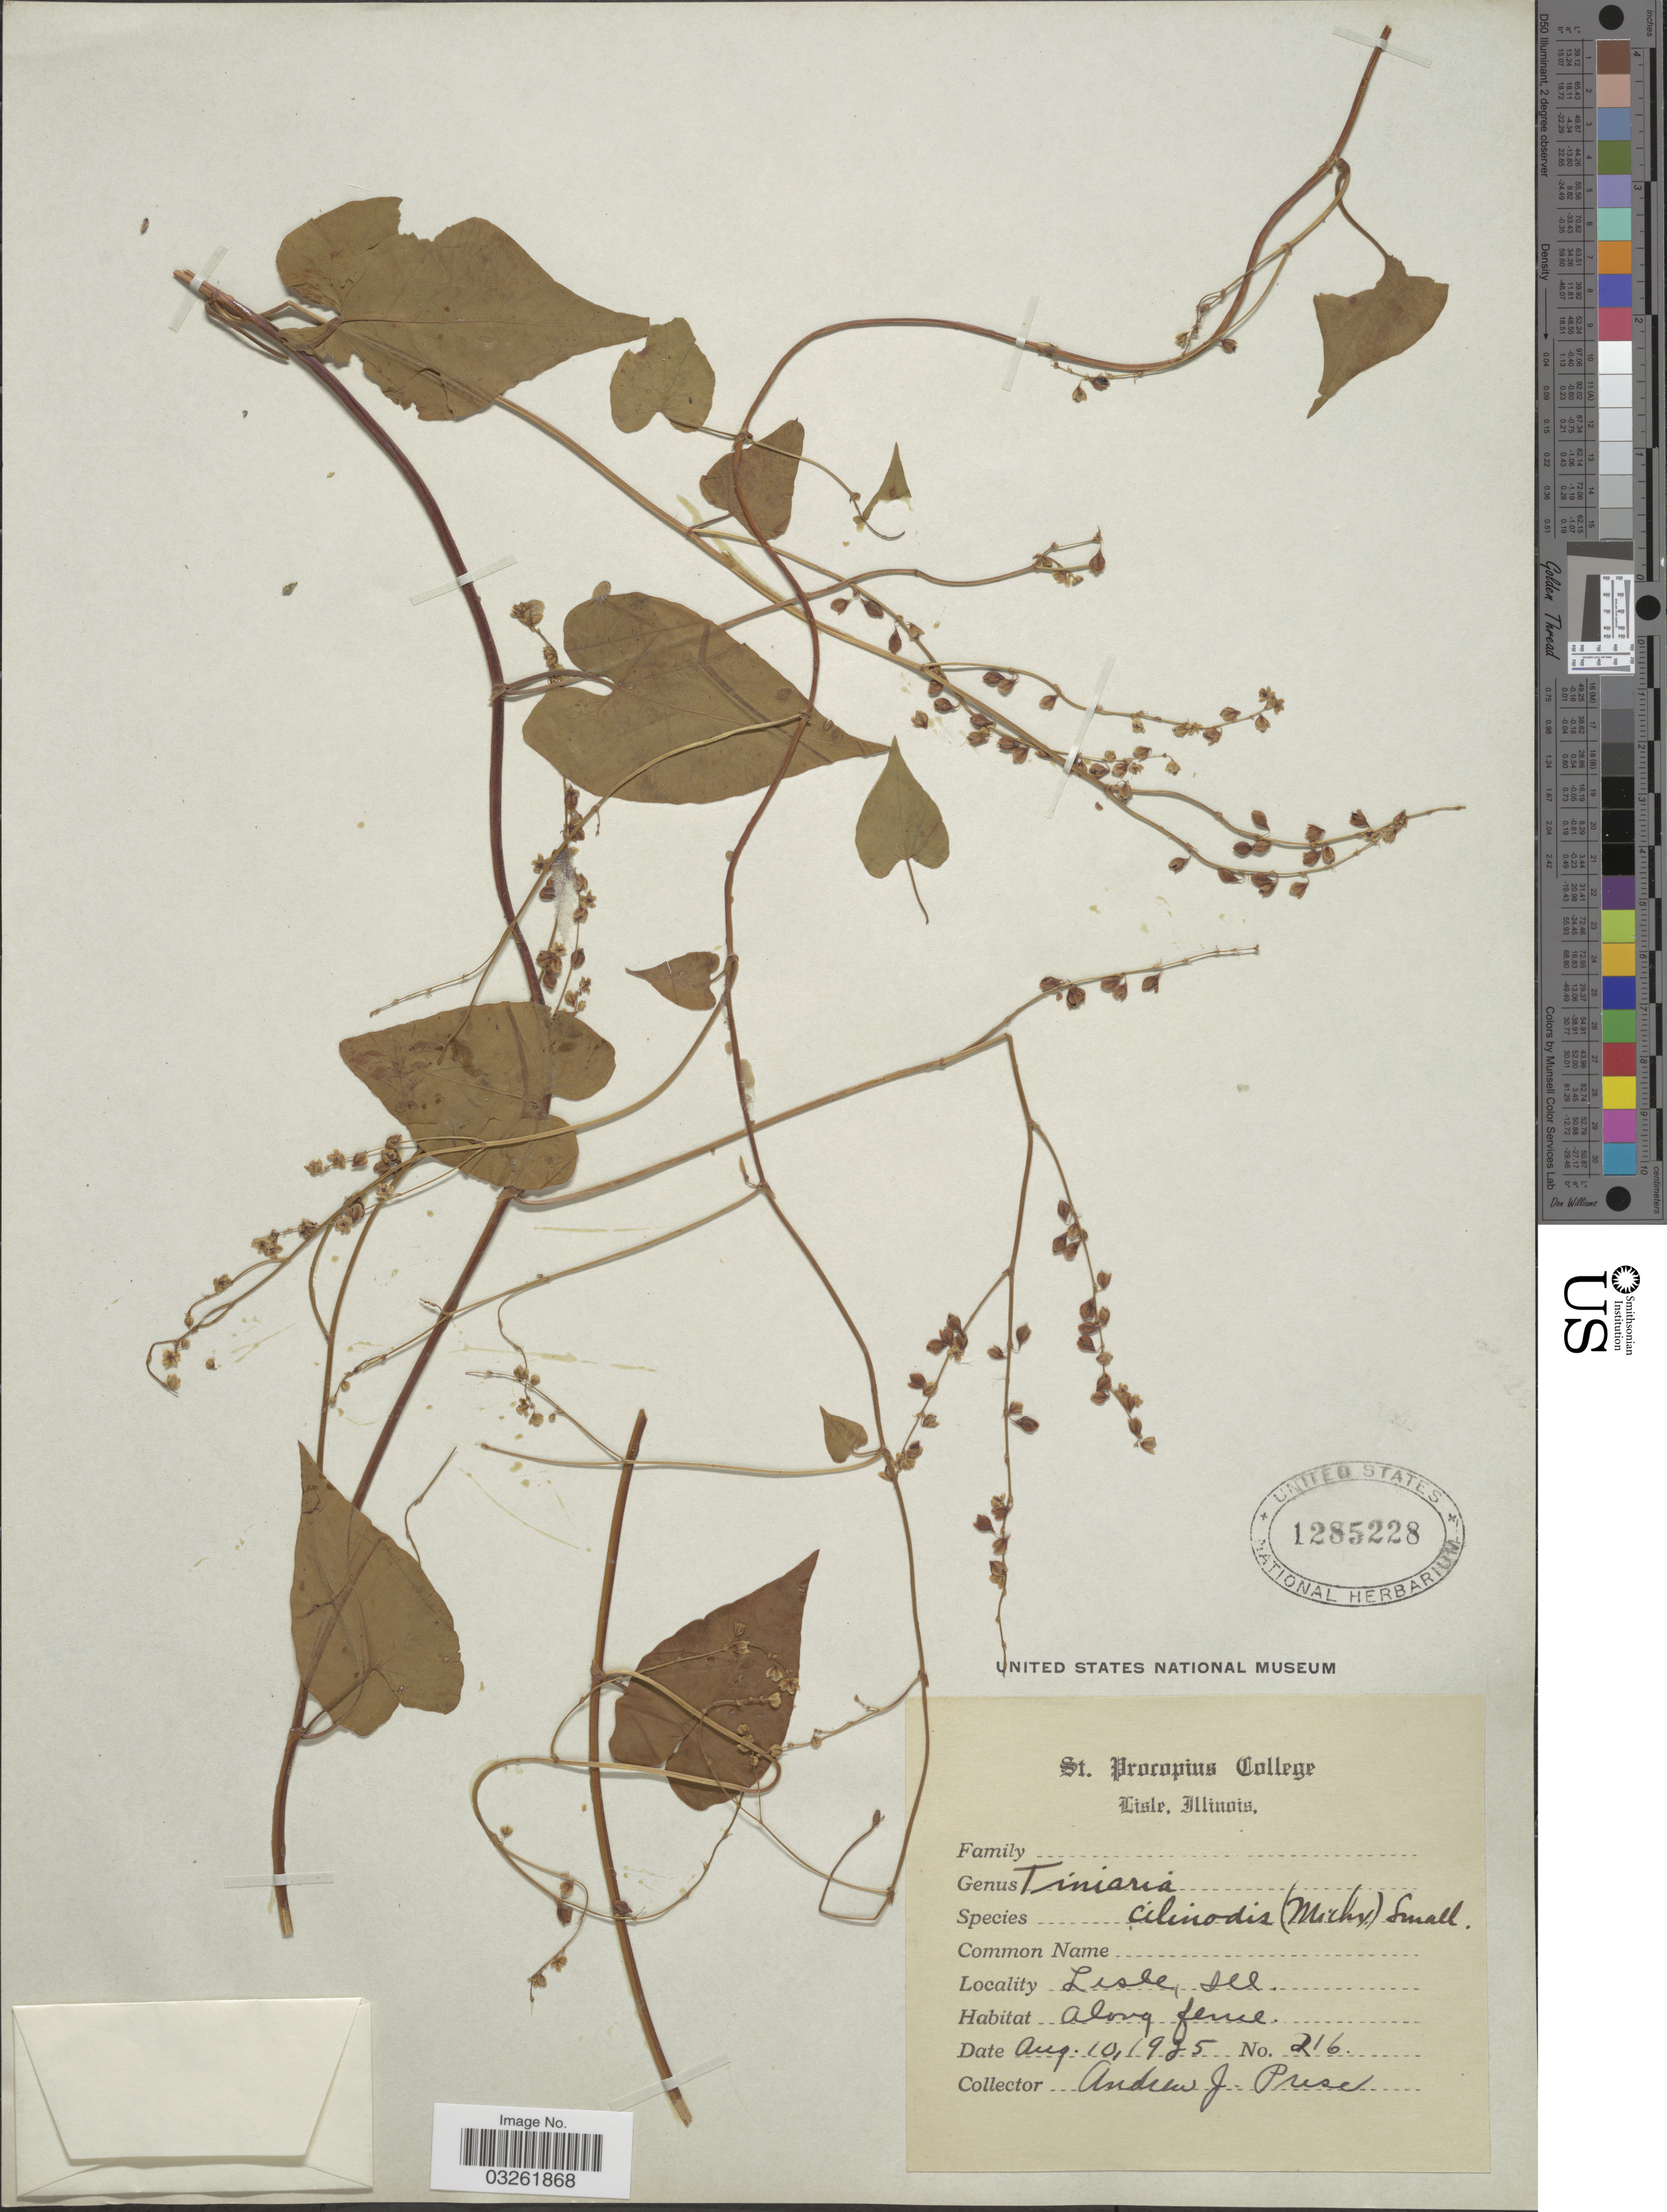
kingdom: Plantae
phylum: Tracheophyta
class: Magnoliopsida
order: Caryophyllales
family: Polygonaceae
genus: Fallopia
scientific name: Fallopia cilinodis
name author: (Michx.) Holub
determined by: Strong, M. T., (US), Smithsonian Institution - National Museum of Natural History (UNITED STATES)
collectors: A. Prese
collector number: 216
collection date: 1925-08-10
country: United States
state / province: Illinois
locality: Lisle, Ill.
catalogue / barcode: US 1285228